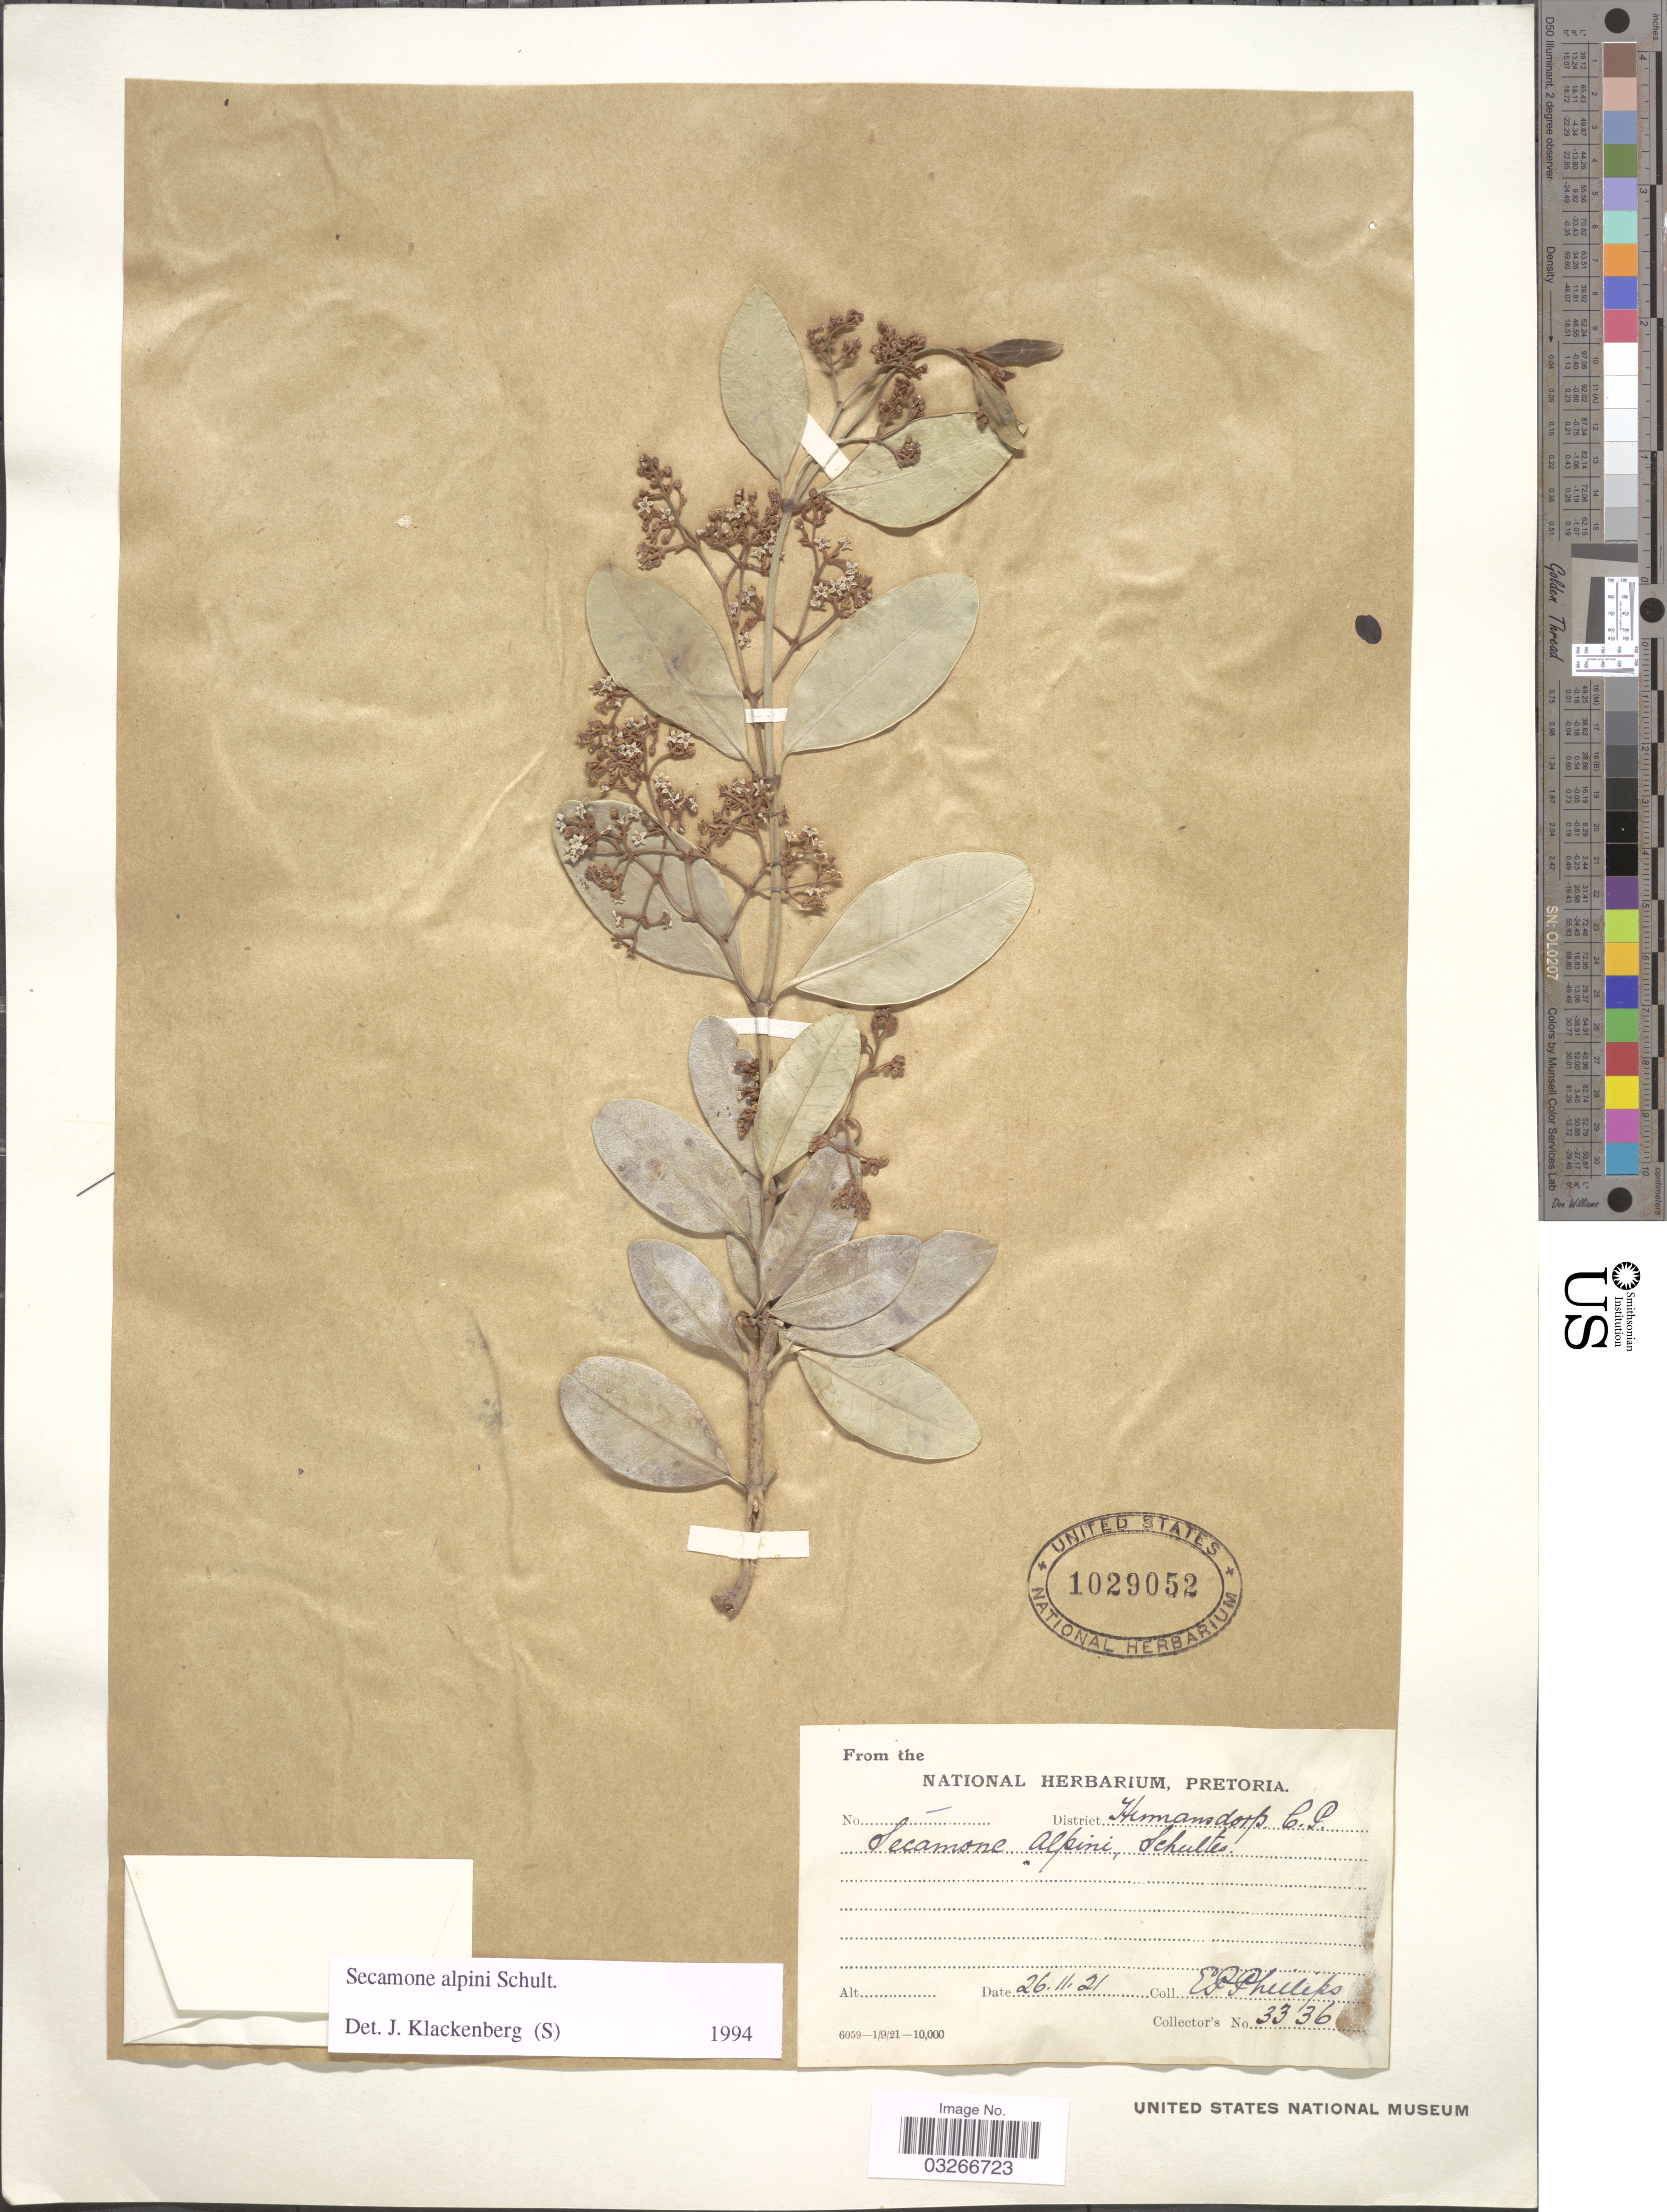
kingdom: Plantae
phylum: Tracheophyta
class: Magnoliopsida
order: Gentianales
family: Apocynaceae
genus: Secamone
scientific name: Secamone alpini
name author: Schult.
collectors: E. Phillips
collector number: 3336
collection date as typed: Transcribed d/m/y: 26/11/21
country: South Africa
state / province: Eastern Cape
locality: District Humansdorp. C. P.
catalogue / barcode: US 1029052